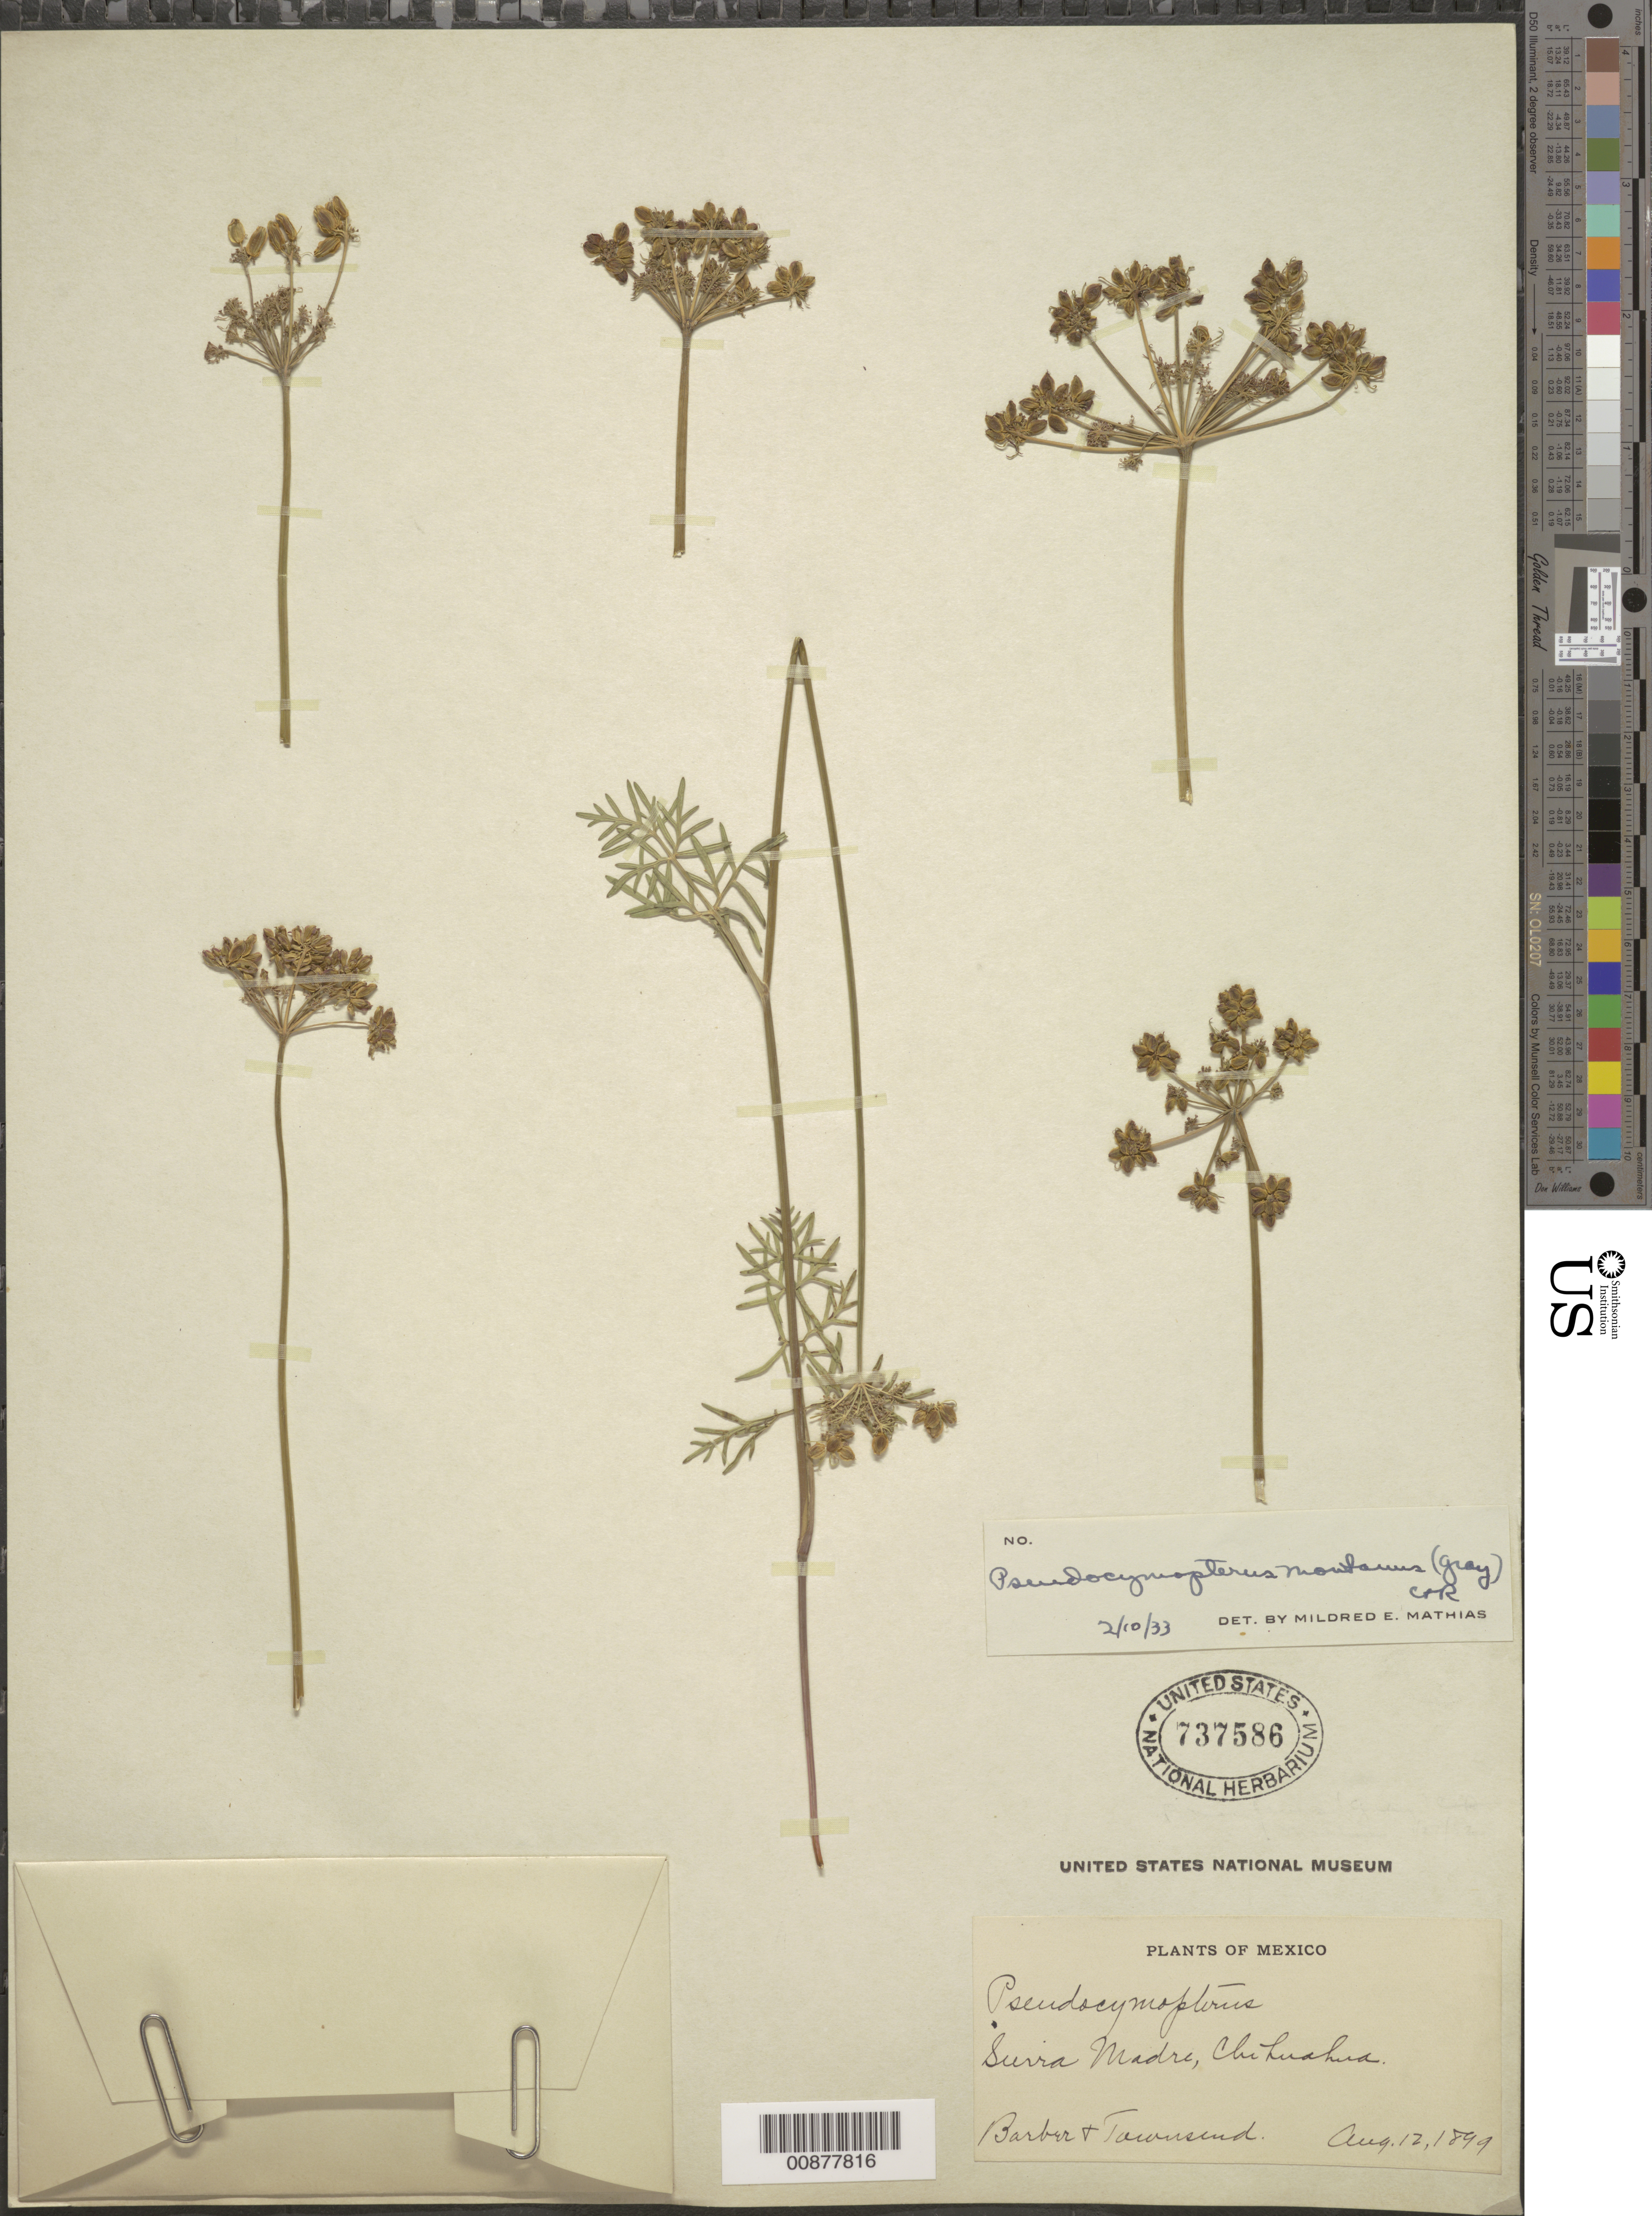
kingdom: Plantae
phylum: Tracheophyta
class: Magnoliopsida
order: Apiales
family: Apiaceae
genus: Pseudocymopterus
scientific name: Pseudocymopterus montanus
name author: (A. Gray) J.M. Coult. & Rose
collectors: C. Barber & C. H. T. Townsend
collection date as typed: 12 Aug 1899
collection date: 1899-08-12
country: Mexico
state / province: Chihuahua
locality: Sierra Madre, Chihuahua.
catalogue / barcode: US 737586